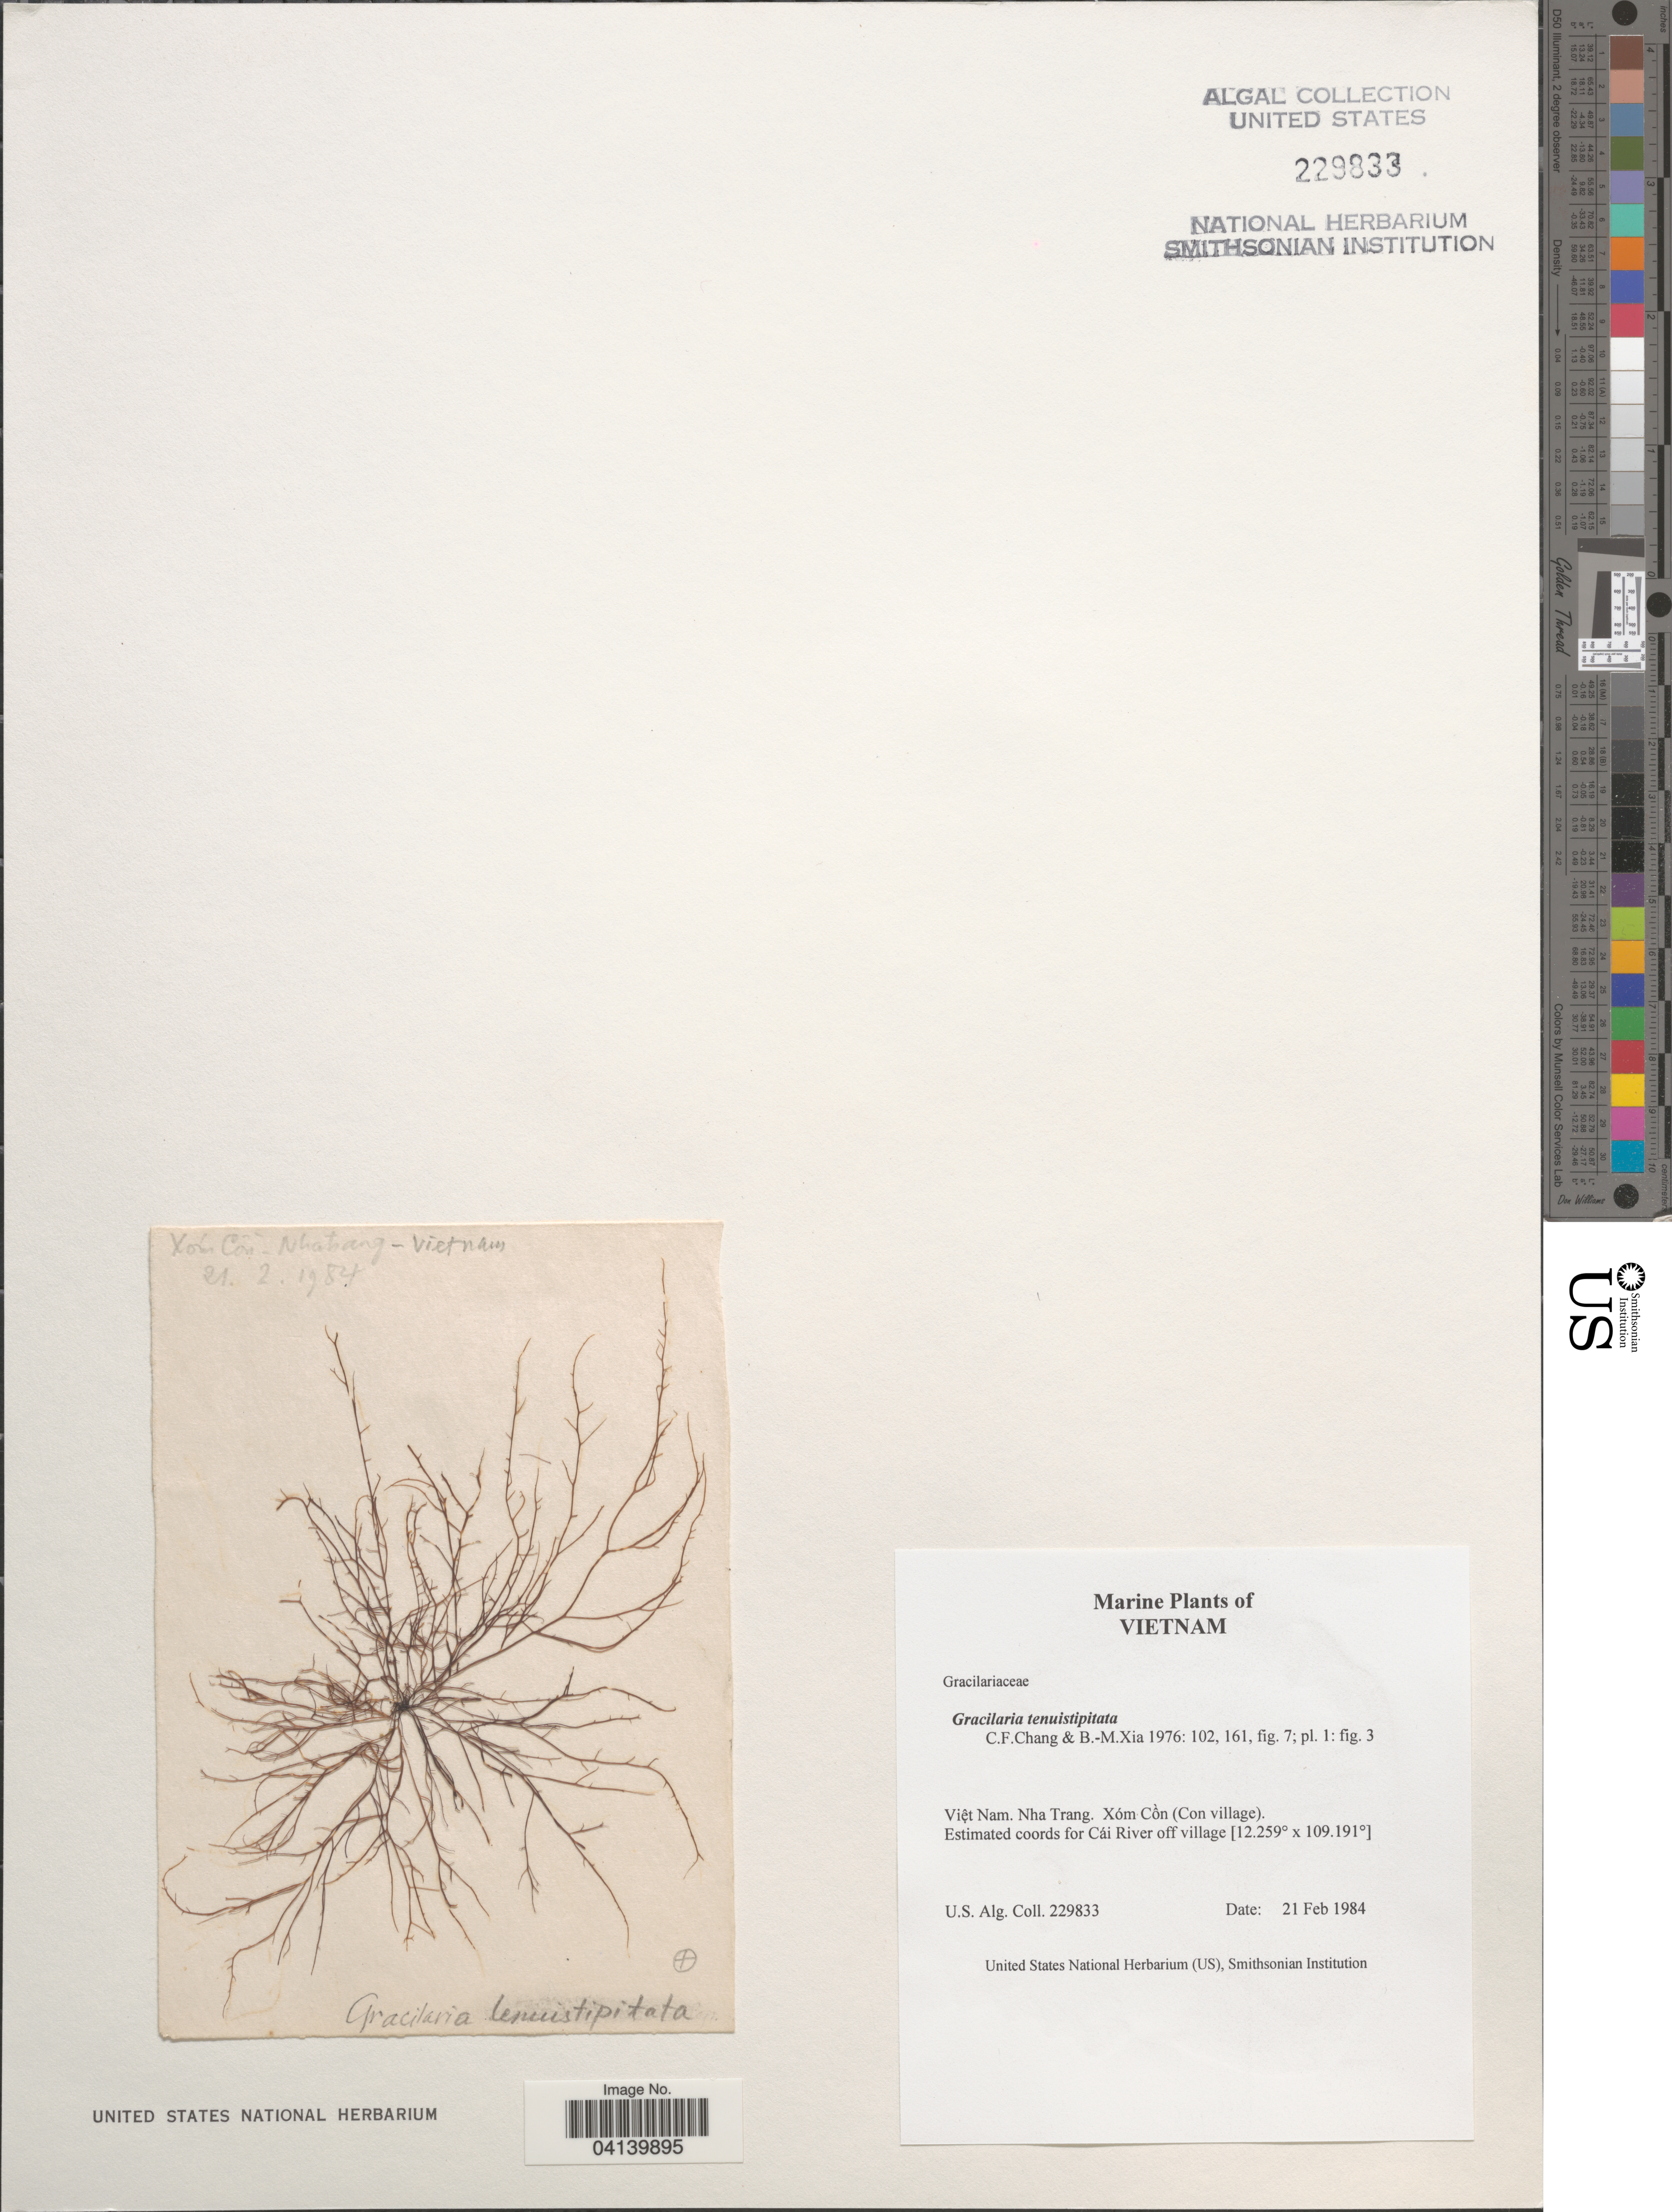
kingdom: Plantae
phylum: Rhodophyta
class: Florideophyceae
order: Gracilariales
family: Gracilariaceae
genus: Gracilaria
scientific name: Gracilaria tenuistipitata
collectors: U. S. Alg.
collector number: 229833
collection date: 1984-02-21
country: Vietnam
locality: Nha Trang. Cóm Côn (Con village). Estimated coords for Cái River off village.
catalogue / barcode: US 229833